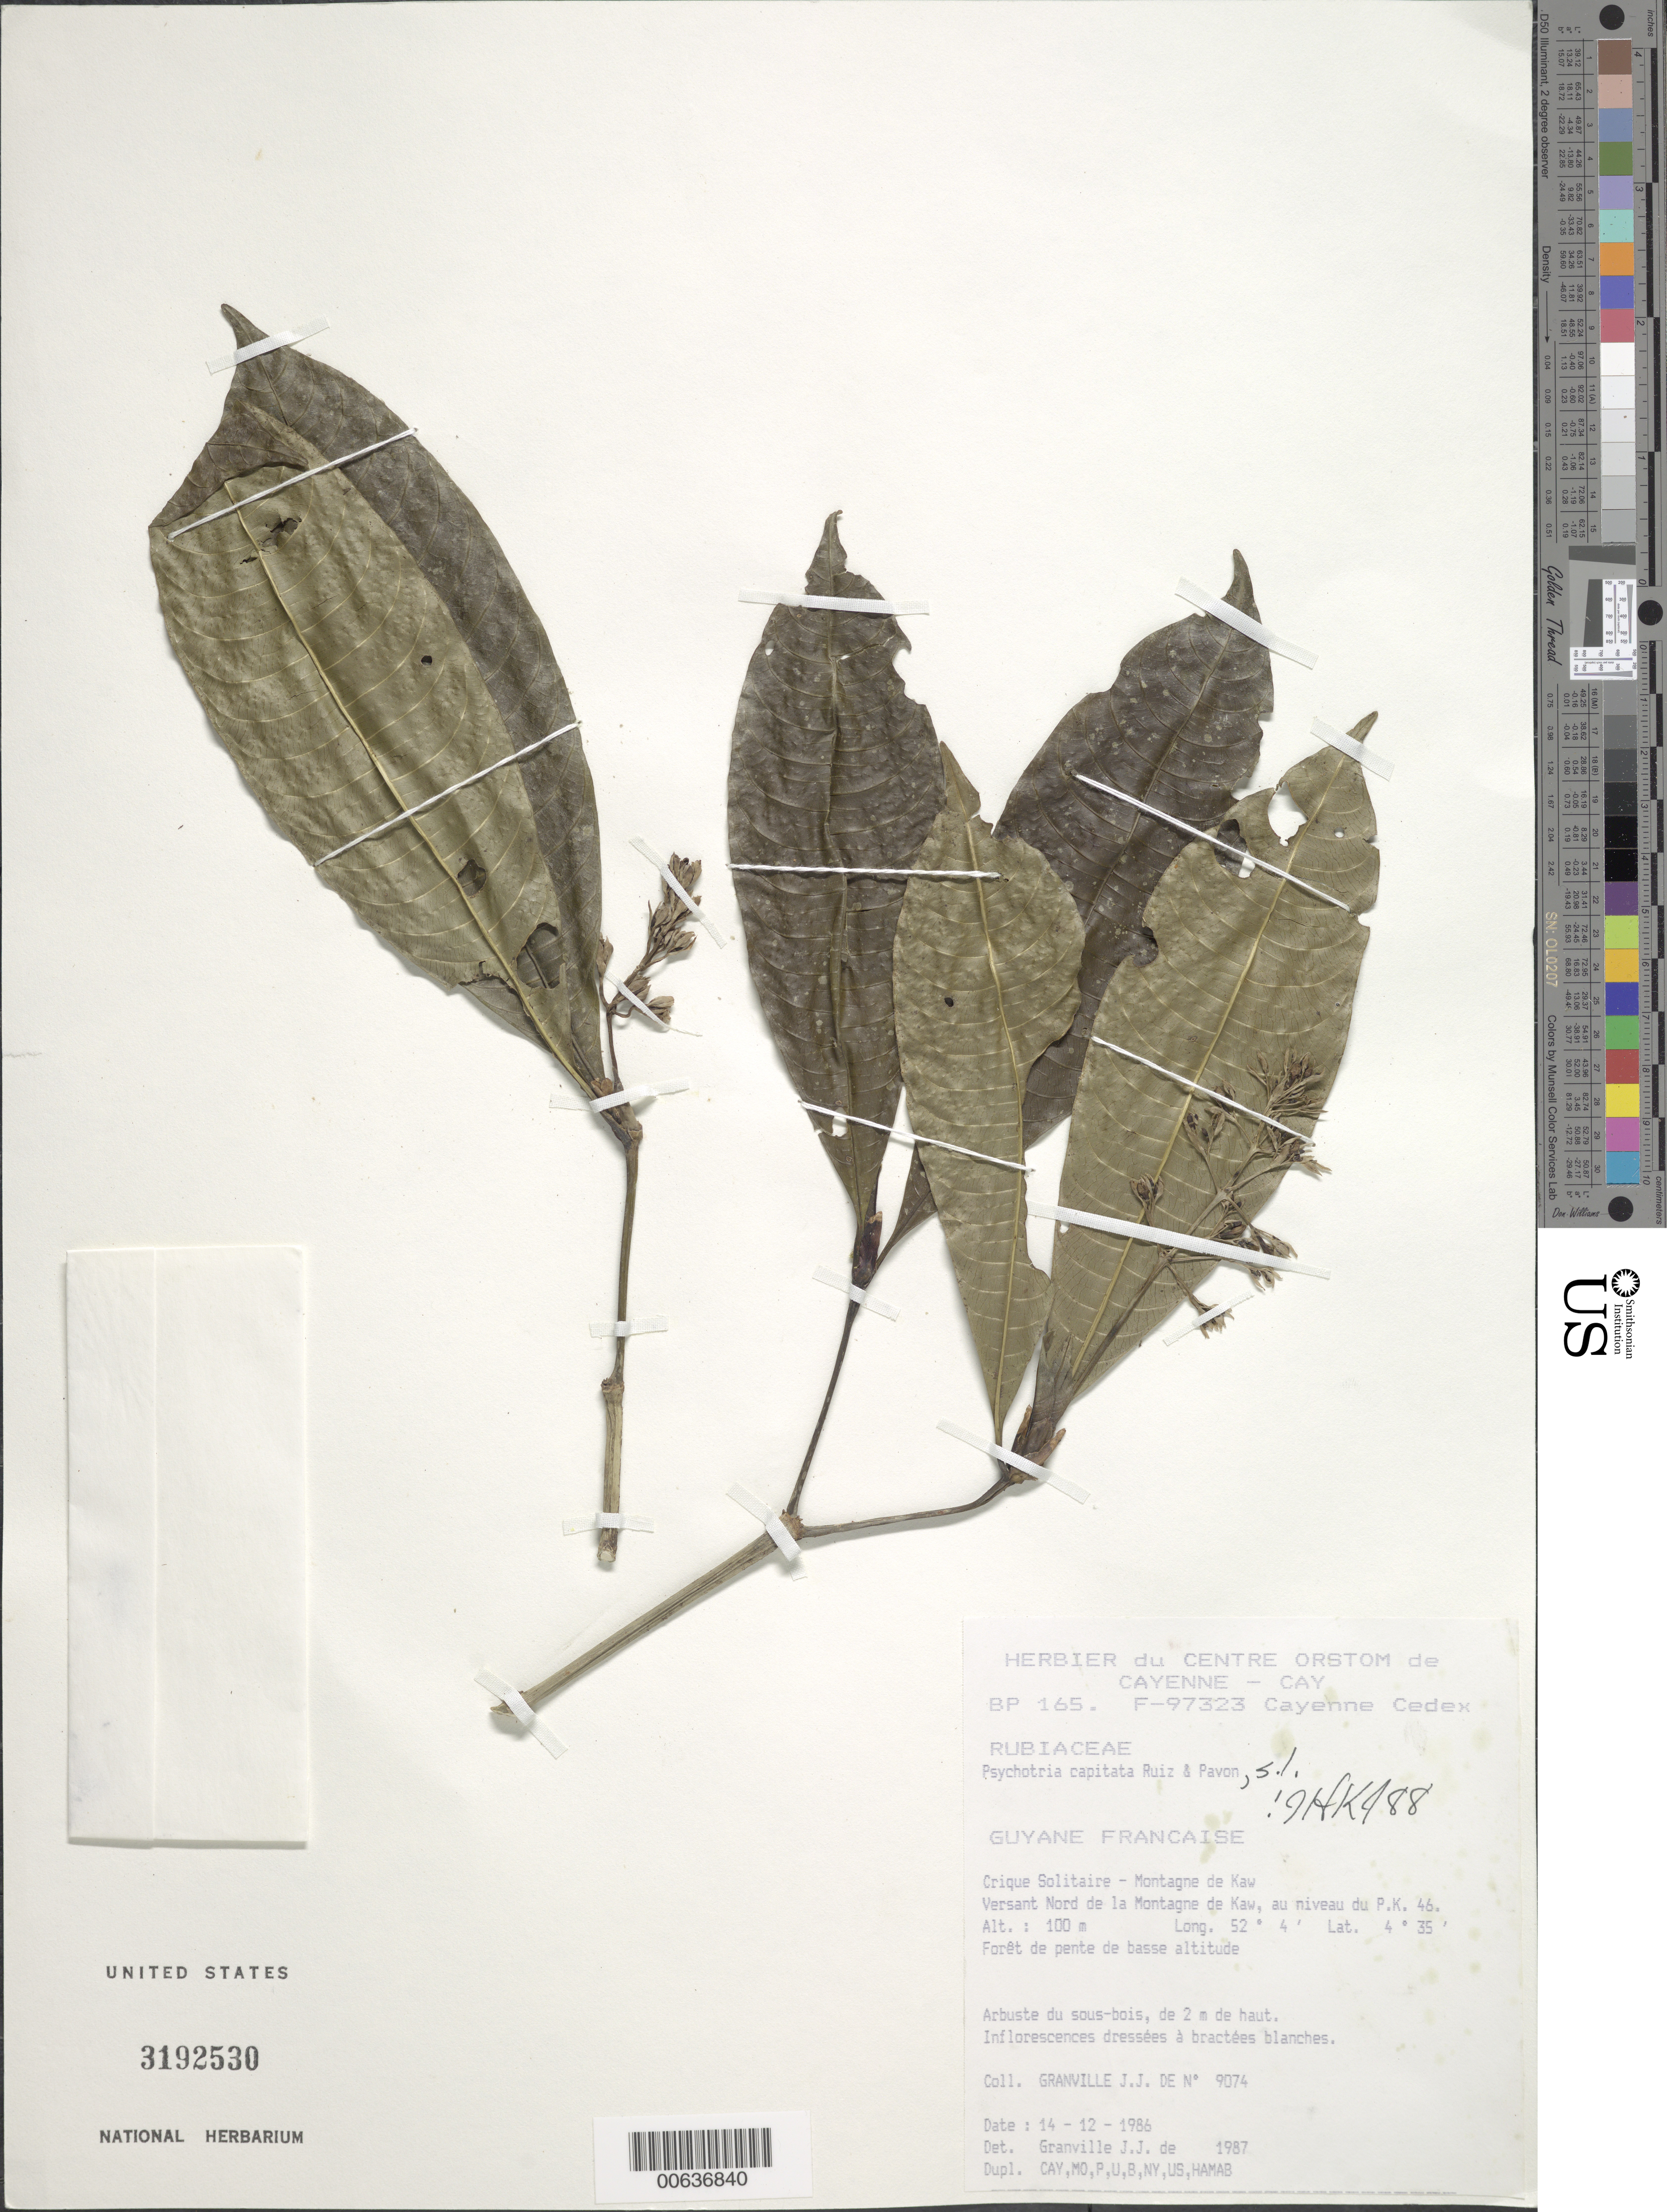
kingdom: Plantae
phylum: Tracheophyta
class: Magnoliopsida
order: Gentianales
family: Rubiaceae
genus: Palicourea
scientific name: Palicourea violacea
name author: (Aubl.) A. Rich.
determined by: Kirkbride, J. H., Jr.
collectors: J.-J. de Granville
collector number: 9074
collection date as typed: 14-Dec-86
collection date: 1986-12-14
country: French Guiana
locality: Crique Solitaire, Montagne de Kaw, route de Kaw, PK 46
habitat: Forêt de pente de basse altitude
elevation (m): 100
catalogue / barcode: US 3192530